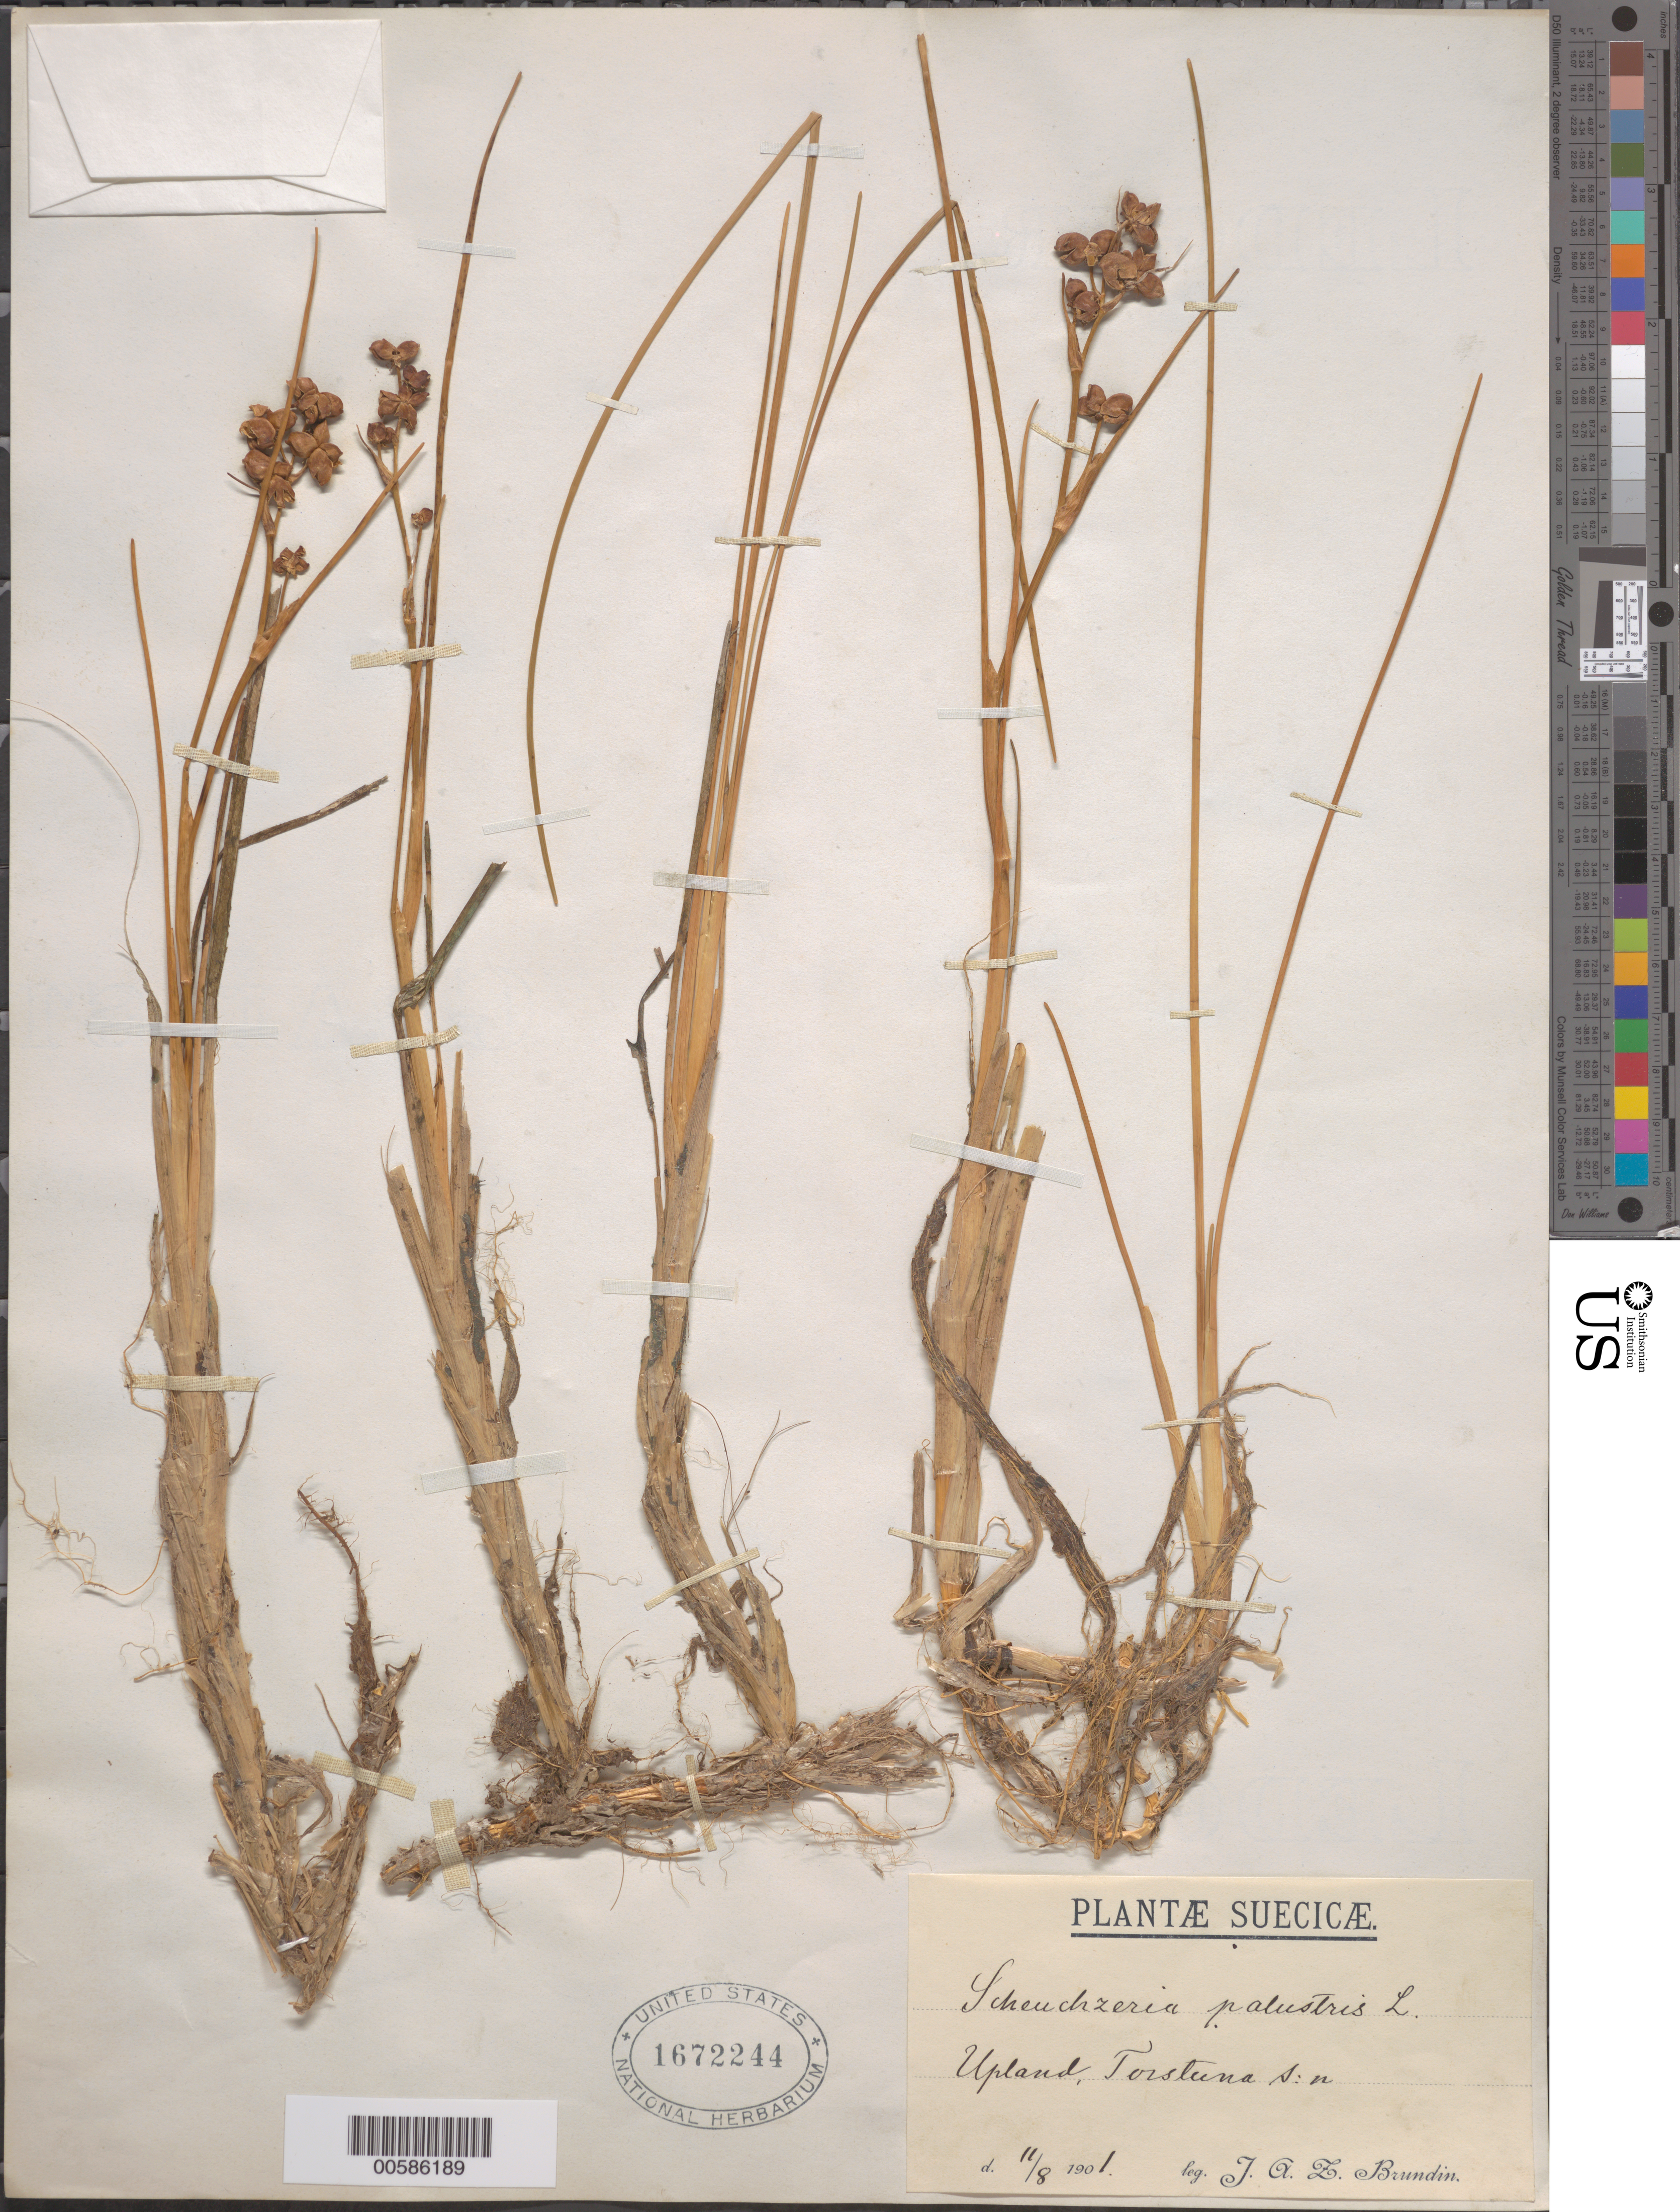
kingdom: Plantae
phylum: Tracheophyta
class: Liliopsida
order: Alismatales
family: Scheuchzeriaceae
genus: Scheuchzeria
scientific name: Scheuchzeria palustris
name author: L.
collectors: J. Brundin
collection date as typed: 11 Aug 1901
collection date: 1901-08-11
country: Sweden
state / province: Uppsala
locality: Torstuna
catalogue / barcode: US 1672244